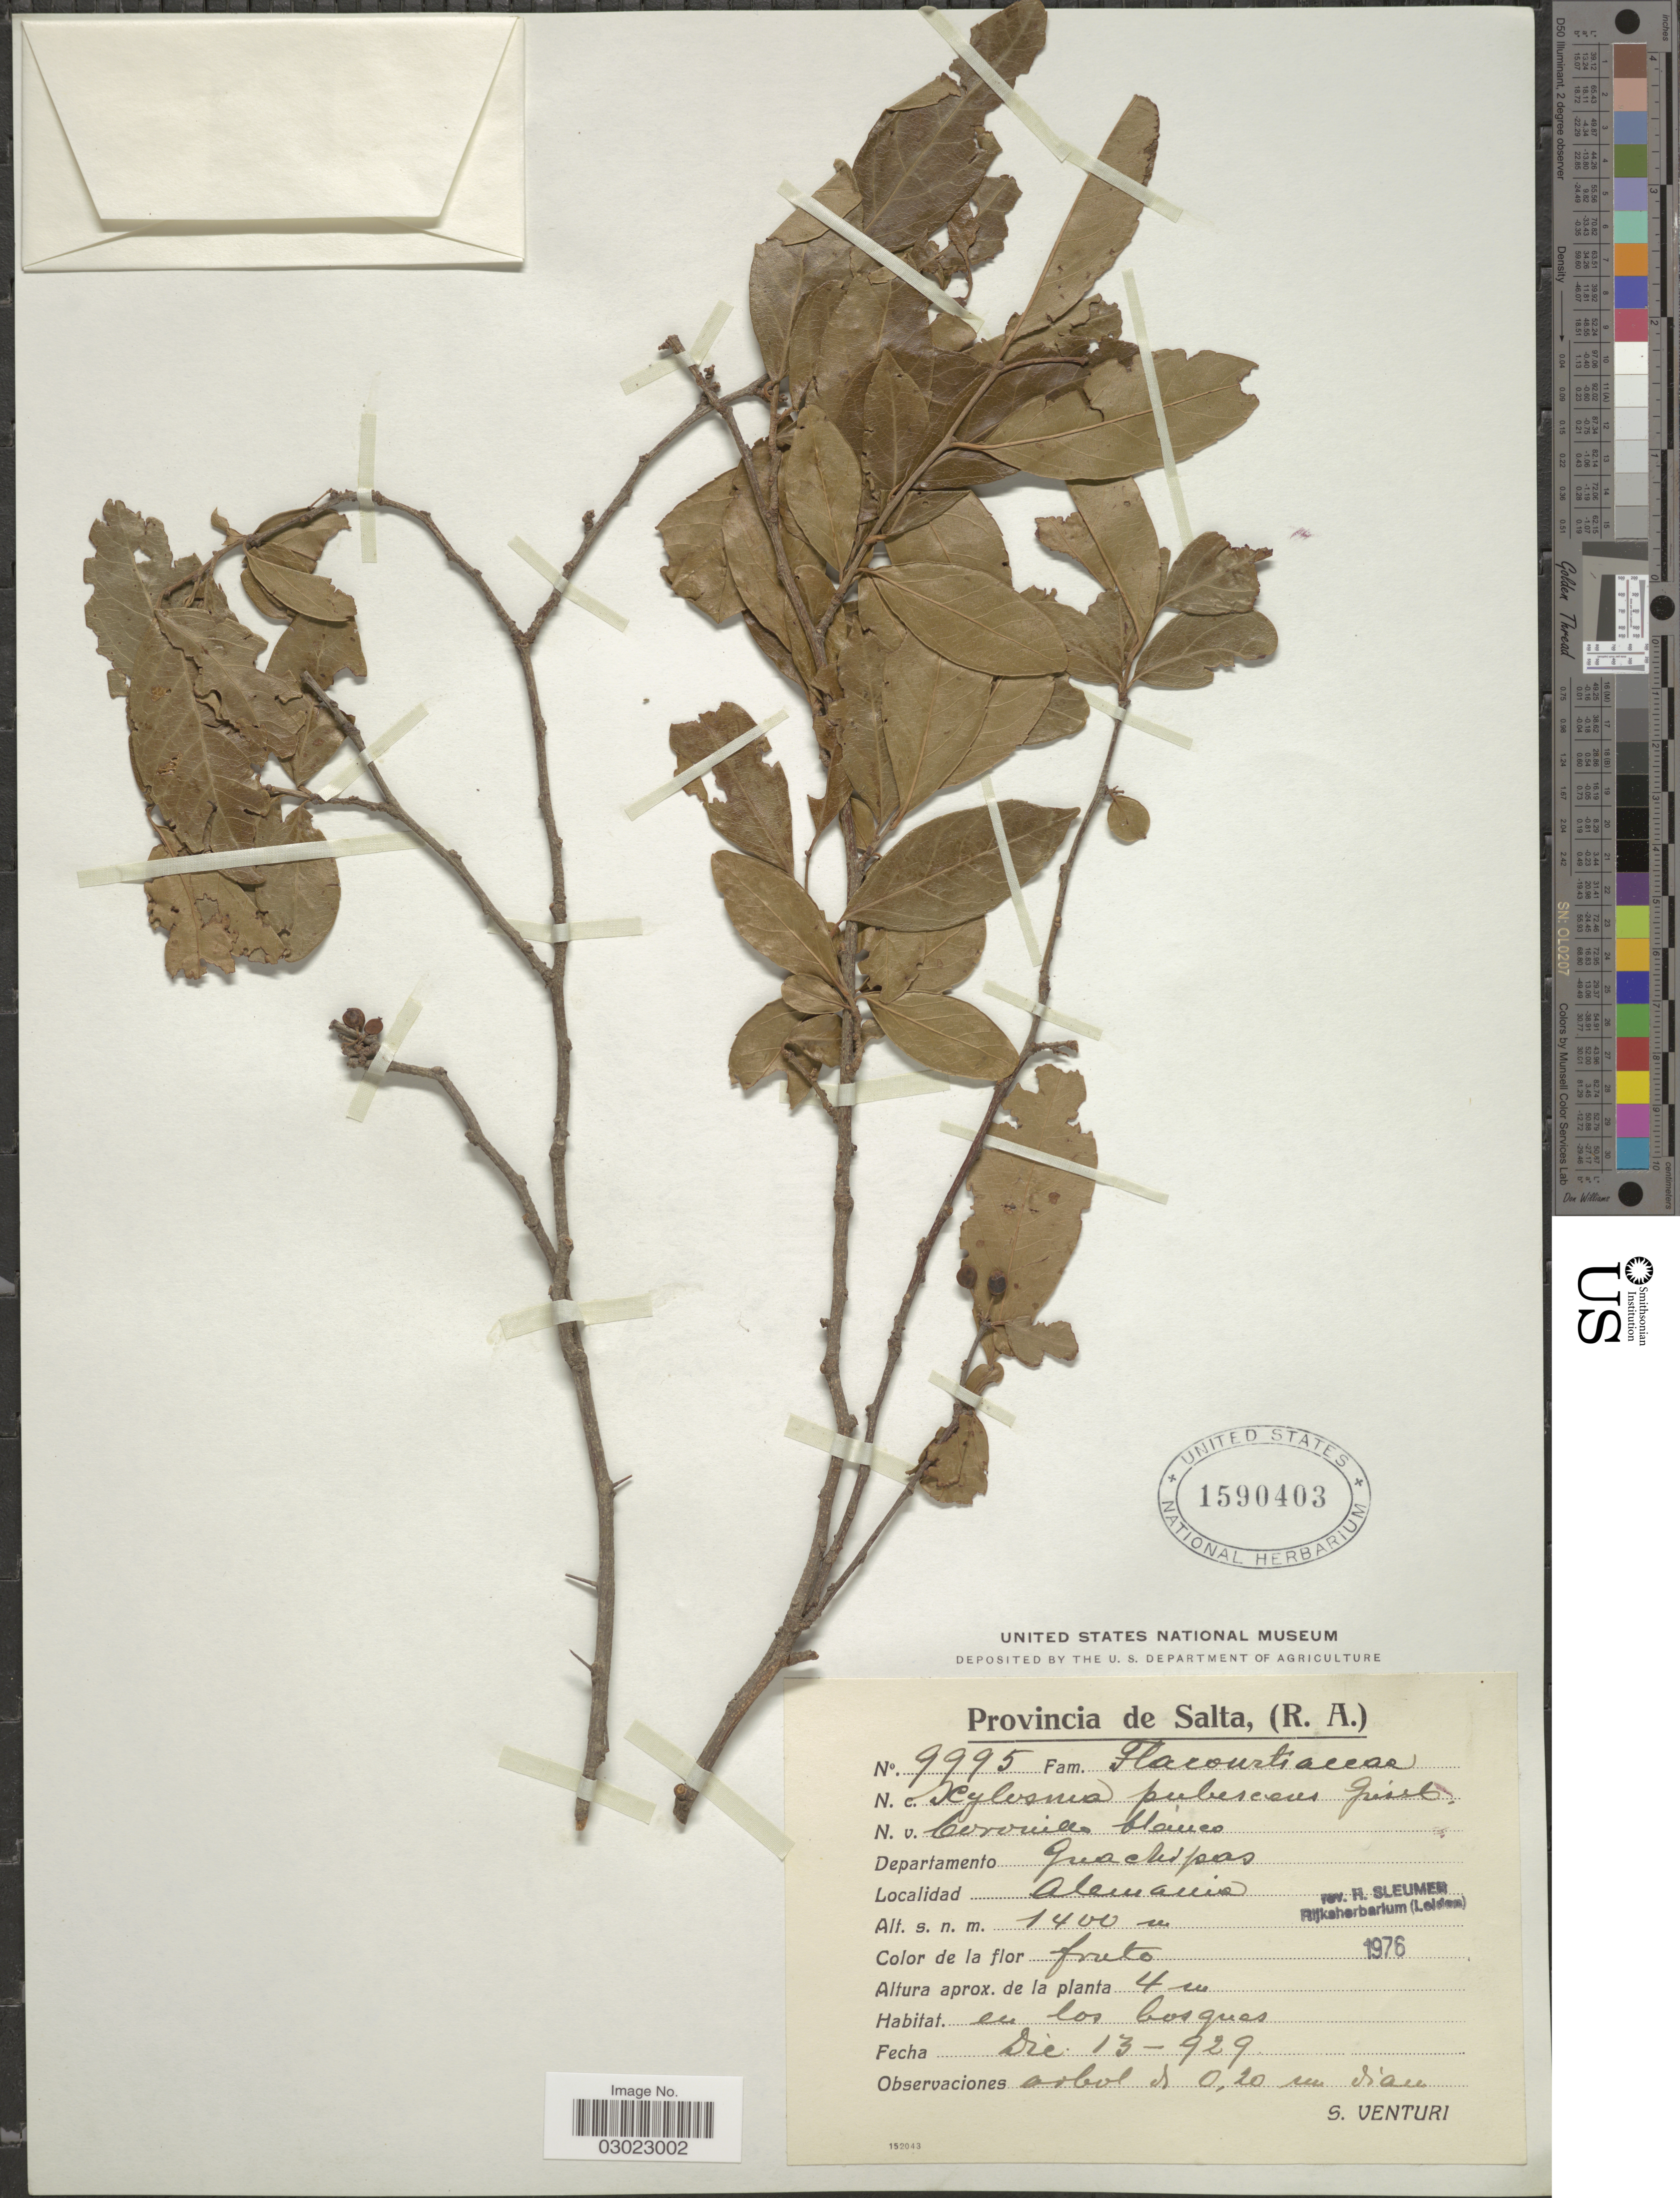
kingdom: Plantae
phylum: Tracheophyta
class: Magnoliopsida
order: Malpighiales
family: Salicaceae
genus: Xylosma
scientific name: Xylosma pubescens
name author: Griseb.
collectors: S. Venturi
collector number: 9995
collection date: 1929-12-13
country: Argentina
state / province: Salta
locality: Departamento Guachipas. Alemania.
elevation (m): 1400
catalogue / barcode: US 1590403